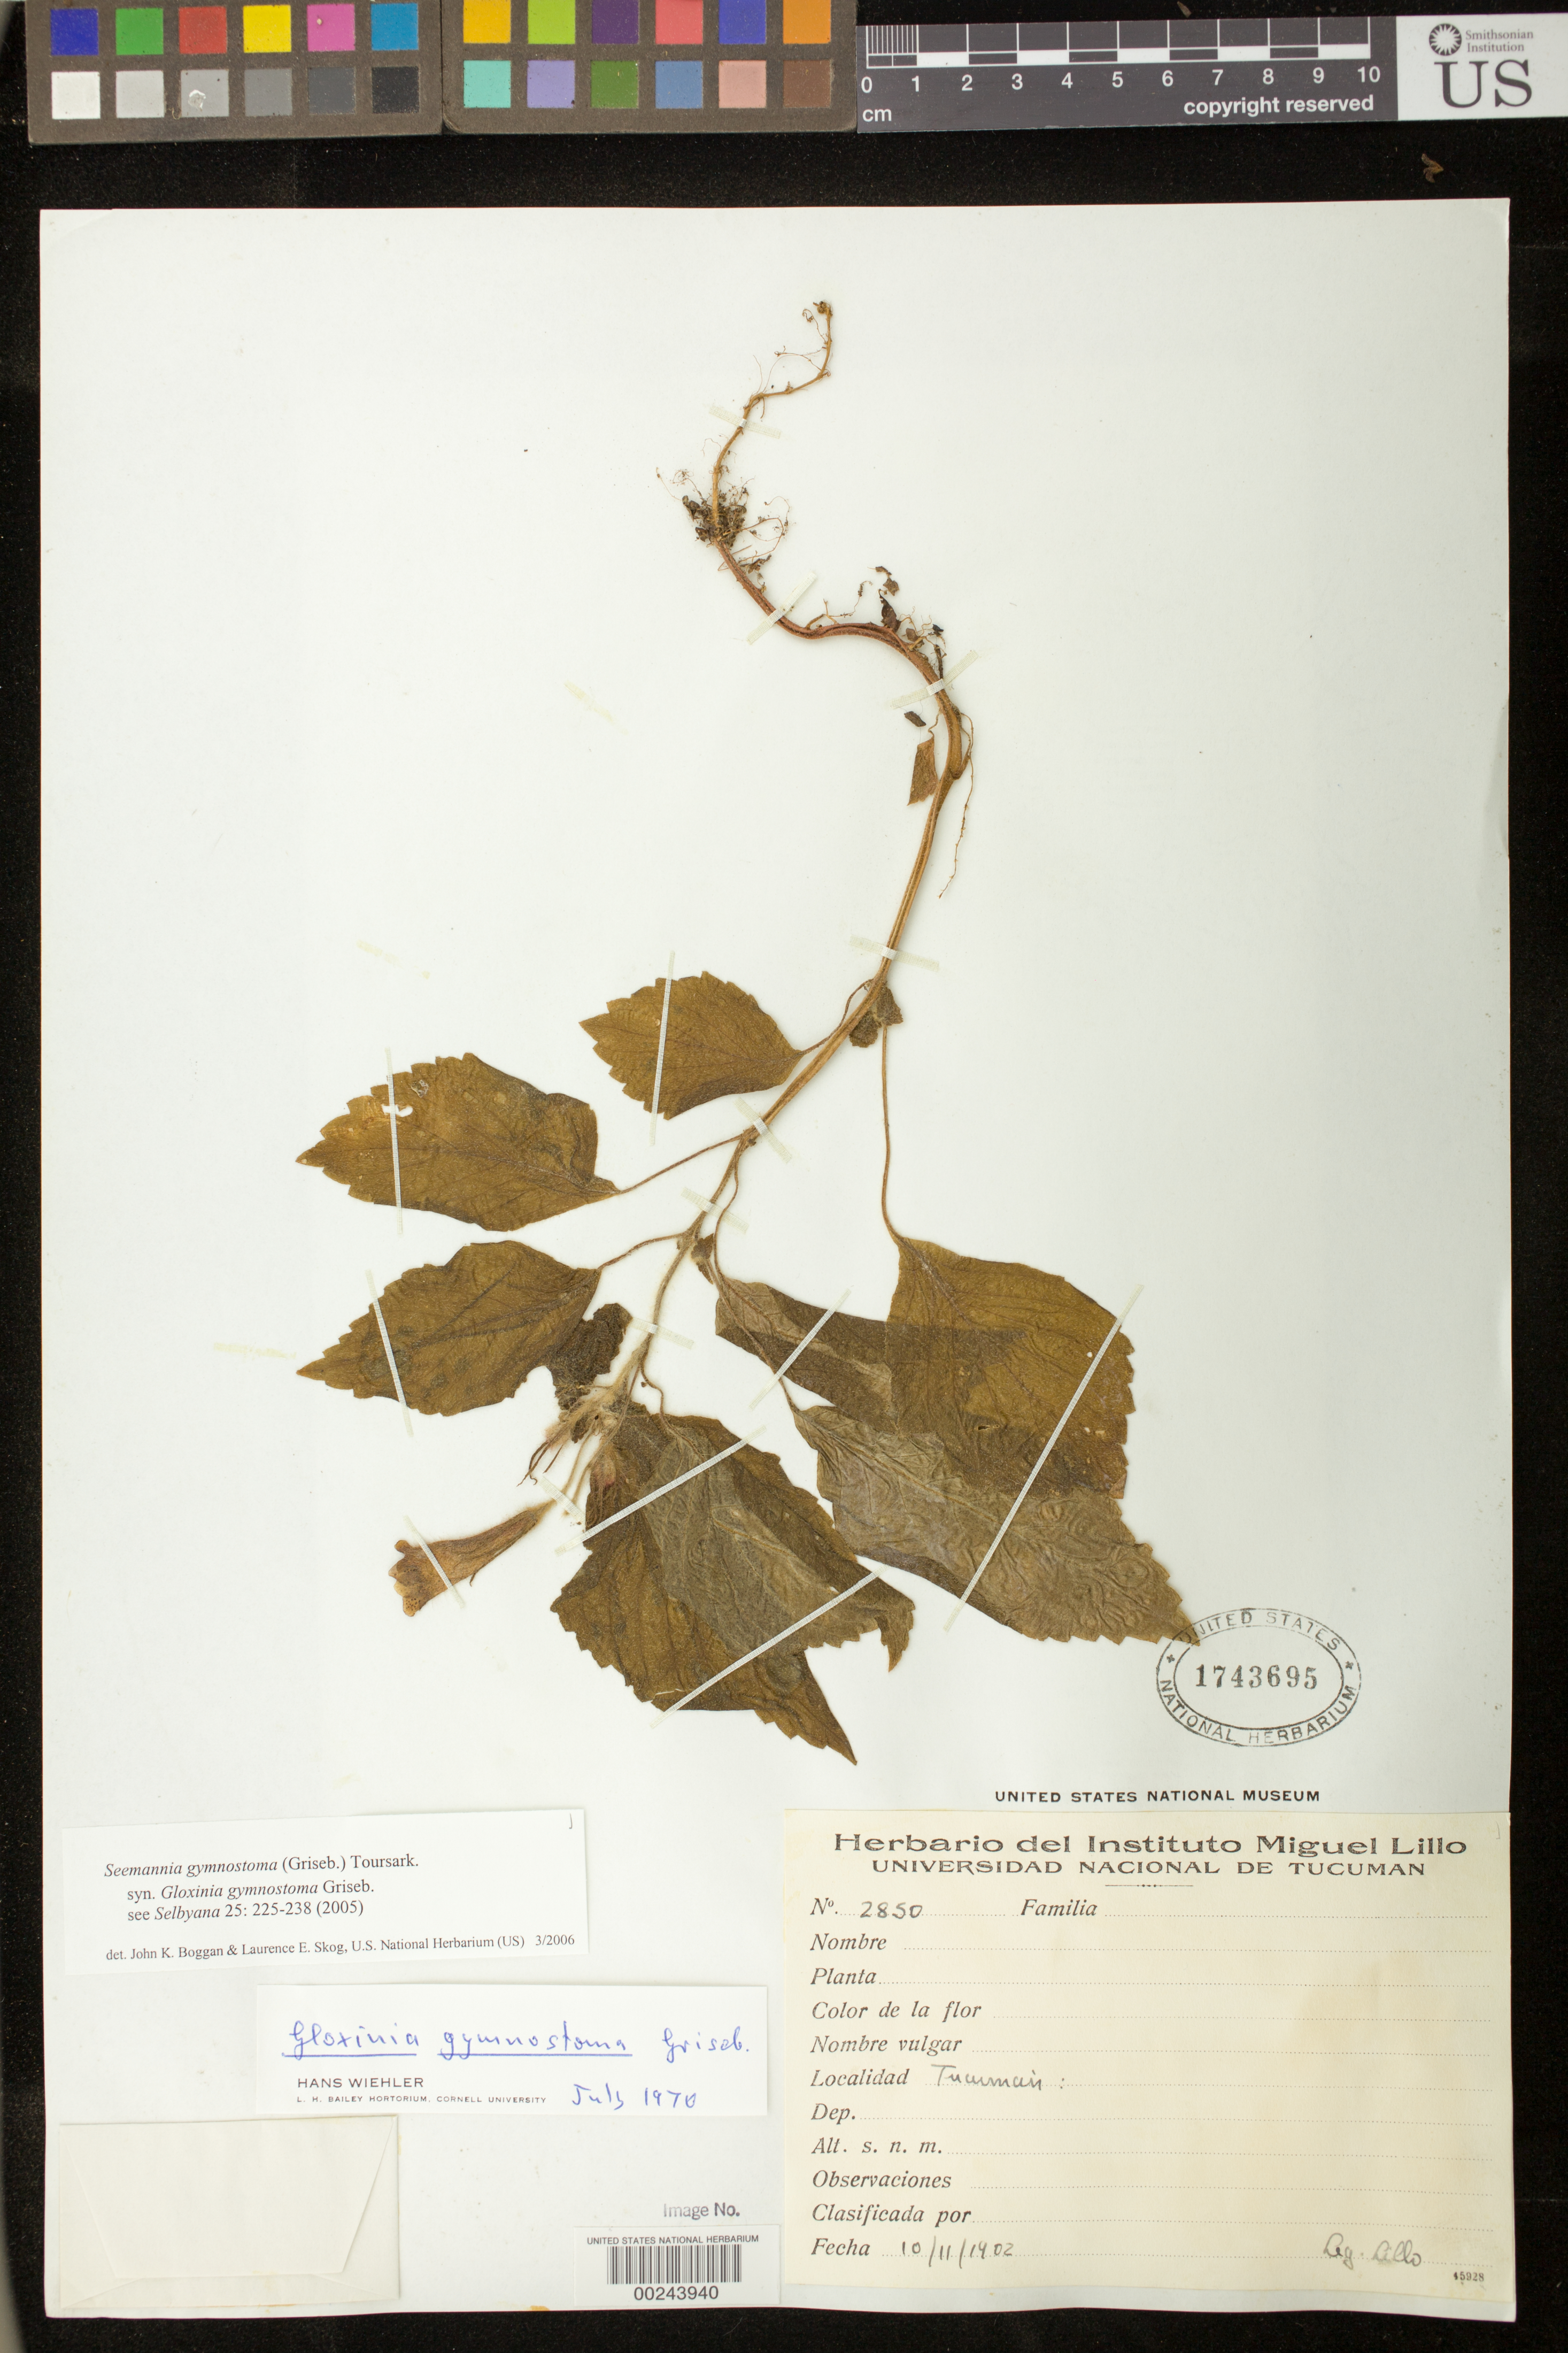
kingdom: Plantae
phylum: Tracheophyta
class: Magnoliopsida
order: Lamiales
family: Gesneriaceae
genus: Seemannia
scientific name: Seemannia gymnostoma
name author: (Griseb.) Toursark.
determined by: Boggan, J. K.; Skog, L. E.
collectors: M. Lillo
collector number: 2850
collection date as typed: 10 Nov 1902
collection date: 1902-11-10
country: Argentina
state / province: Tucumán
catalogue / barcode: US 1743695